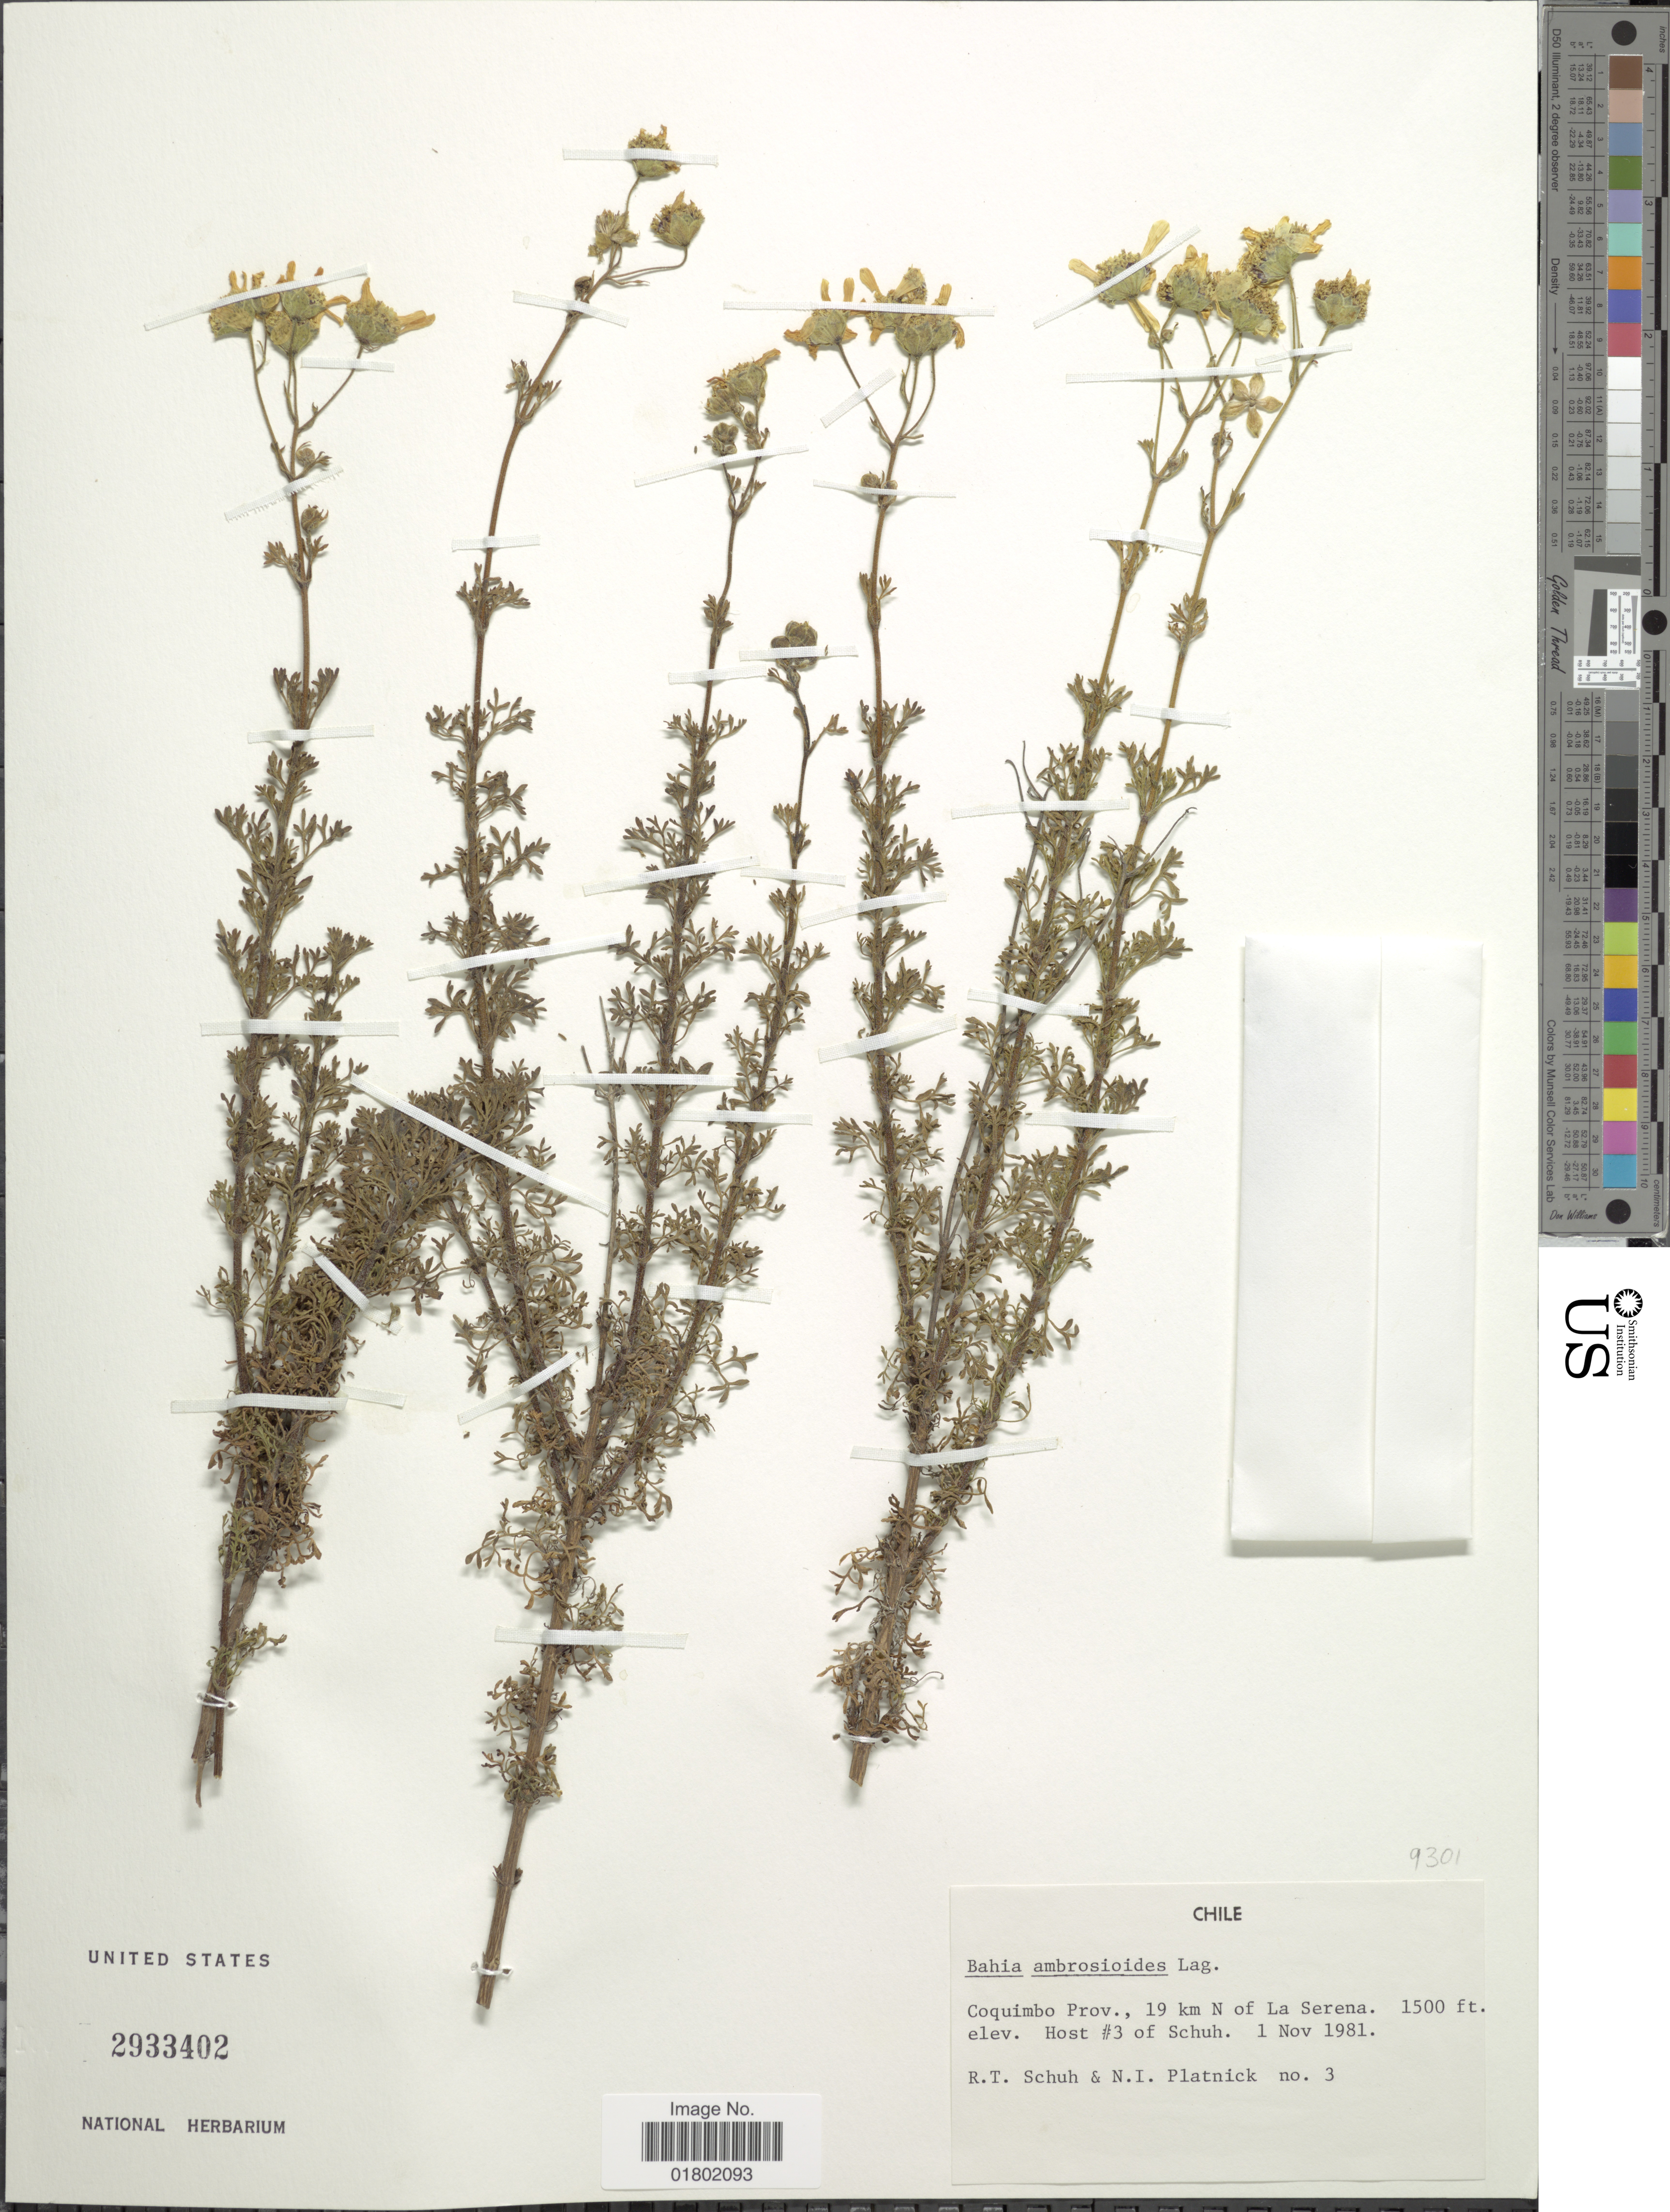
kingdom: Plantae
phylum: Tracheophyta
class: Magnoliopsida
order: Asterales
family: Asteraceae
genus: Bahia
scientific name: Bahia ambrosioides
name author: Lag.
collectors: R. Schuh & N. Platnick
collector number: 3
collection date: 1981-11-01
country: Chile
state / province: Coquimbo (IV)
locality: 19 km N of La Serena, Host #3 of Schuh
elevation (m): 457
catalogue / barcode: US 2933402